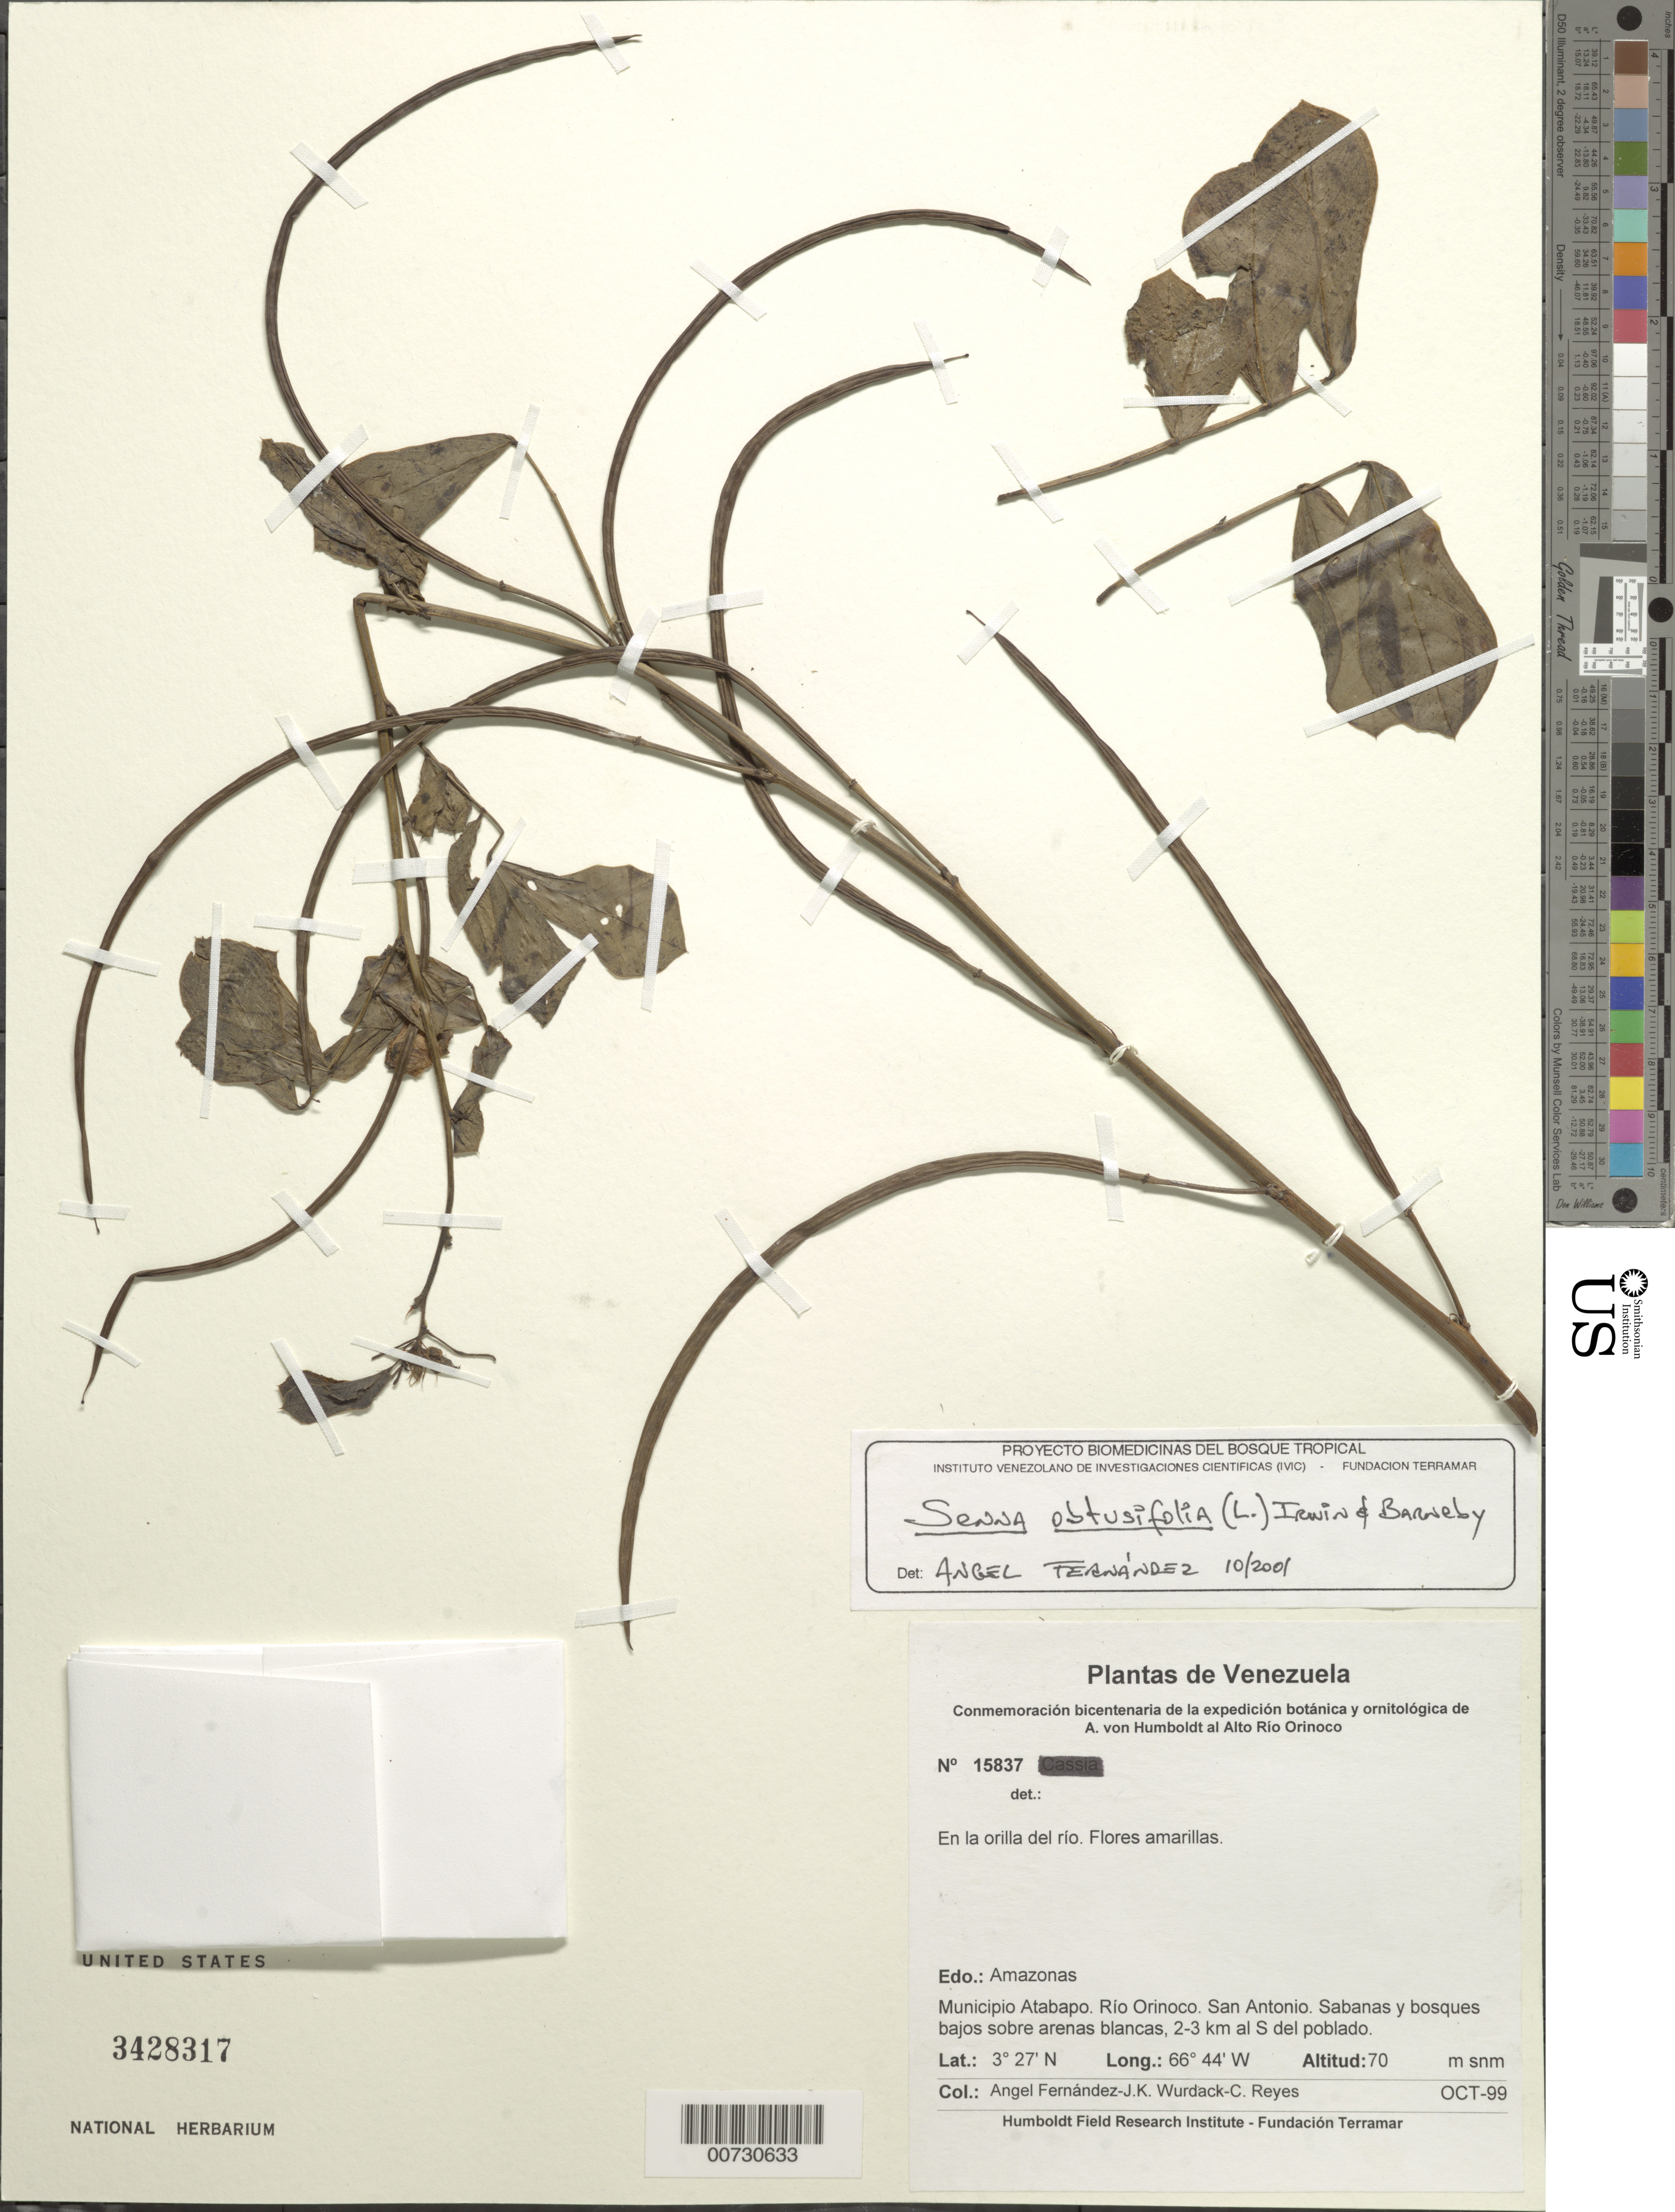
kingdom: Plantae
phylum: Tracheophyta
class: Magnoliopsida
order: Fabales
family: Fabaceae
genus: Senna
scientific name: Senna obtusifolia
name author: (L.) H.S. Irwin & Barneby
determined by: Fernández, A.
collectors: A. Fernández, K. Wurdack & C. Reyes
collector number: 15837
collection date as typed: Oct 1999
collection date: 1999-10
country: Venezuela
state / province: Amazonas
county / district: Atabapo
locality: Río Orinoco, San Antonio; 2-3 km al S del poblado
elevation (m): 70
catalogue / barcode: US 3428317